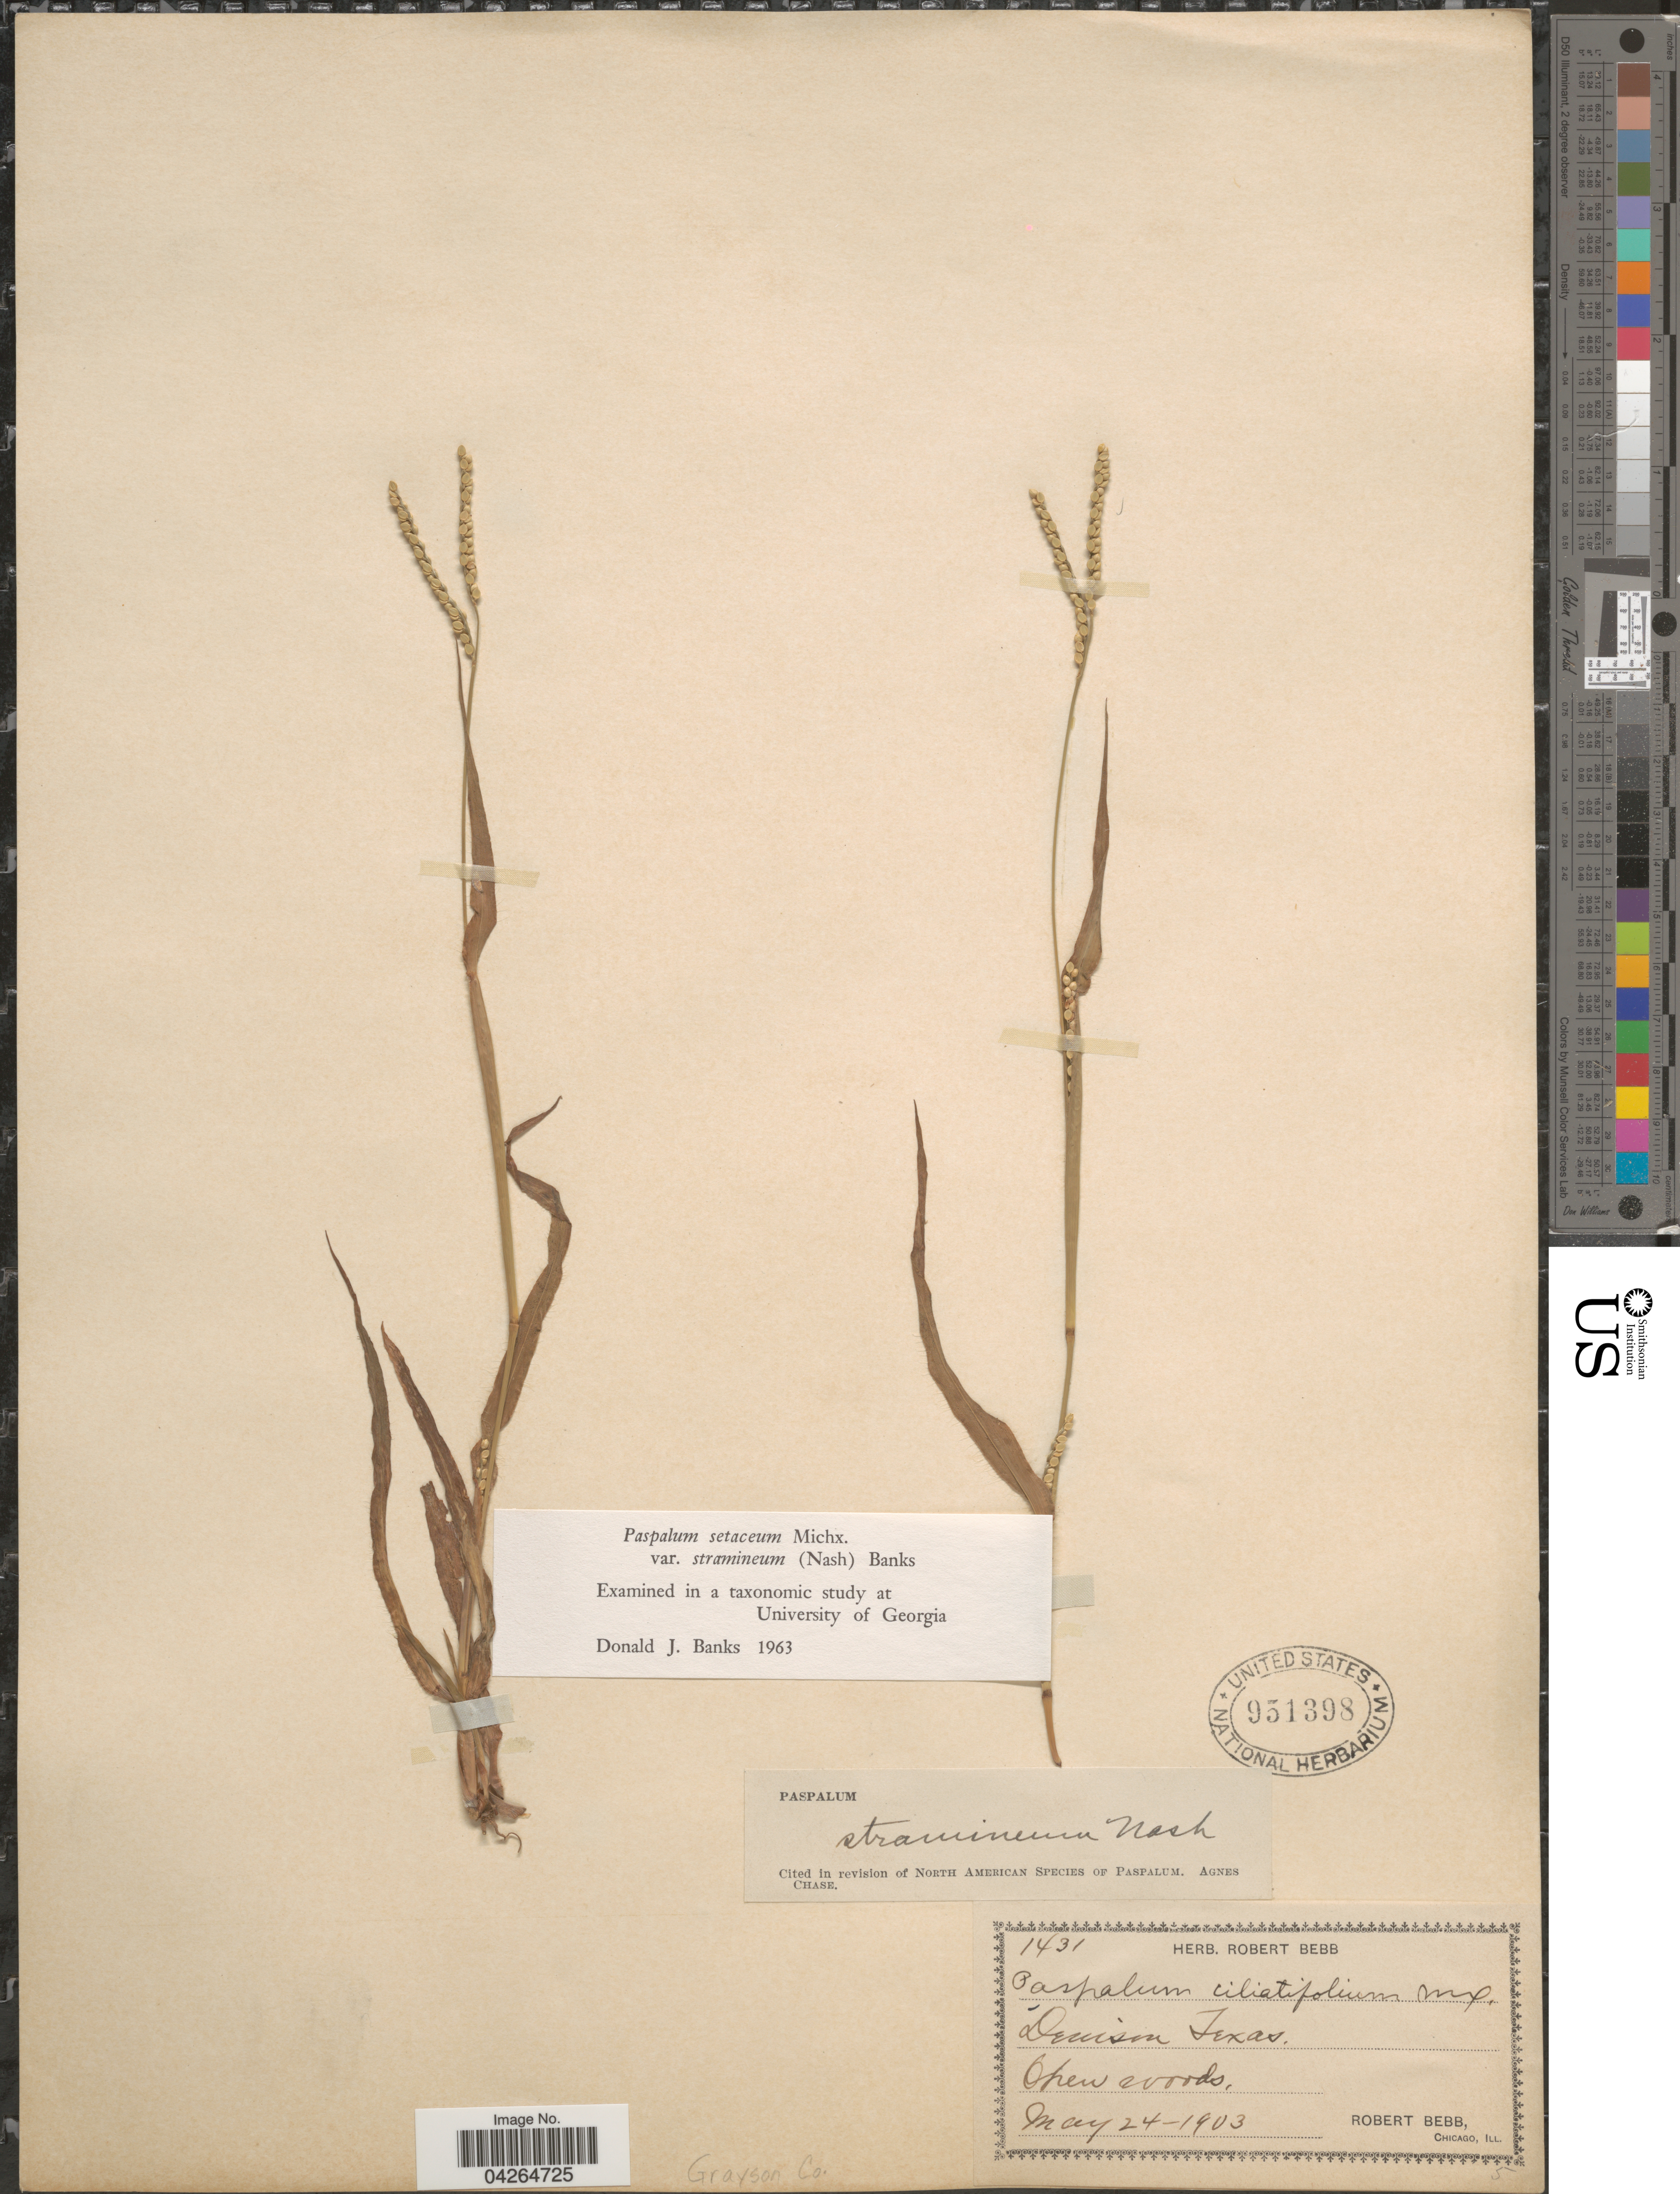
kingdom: Plantae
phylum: Tracheophyta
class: Liliopsida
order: Poales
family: Poaceae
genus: Paspalum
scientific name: Paspalum setaceum var. stramineum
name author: (Nash) D.J. Banks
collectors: R. Bebb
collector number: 1431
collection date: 1903-05-24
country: United States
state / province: Texas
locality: Denison. Grayson Co.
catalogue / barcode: US 951398